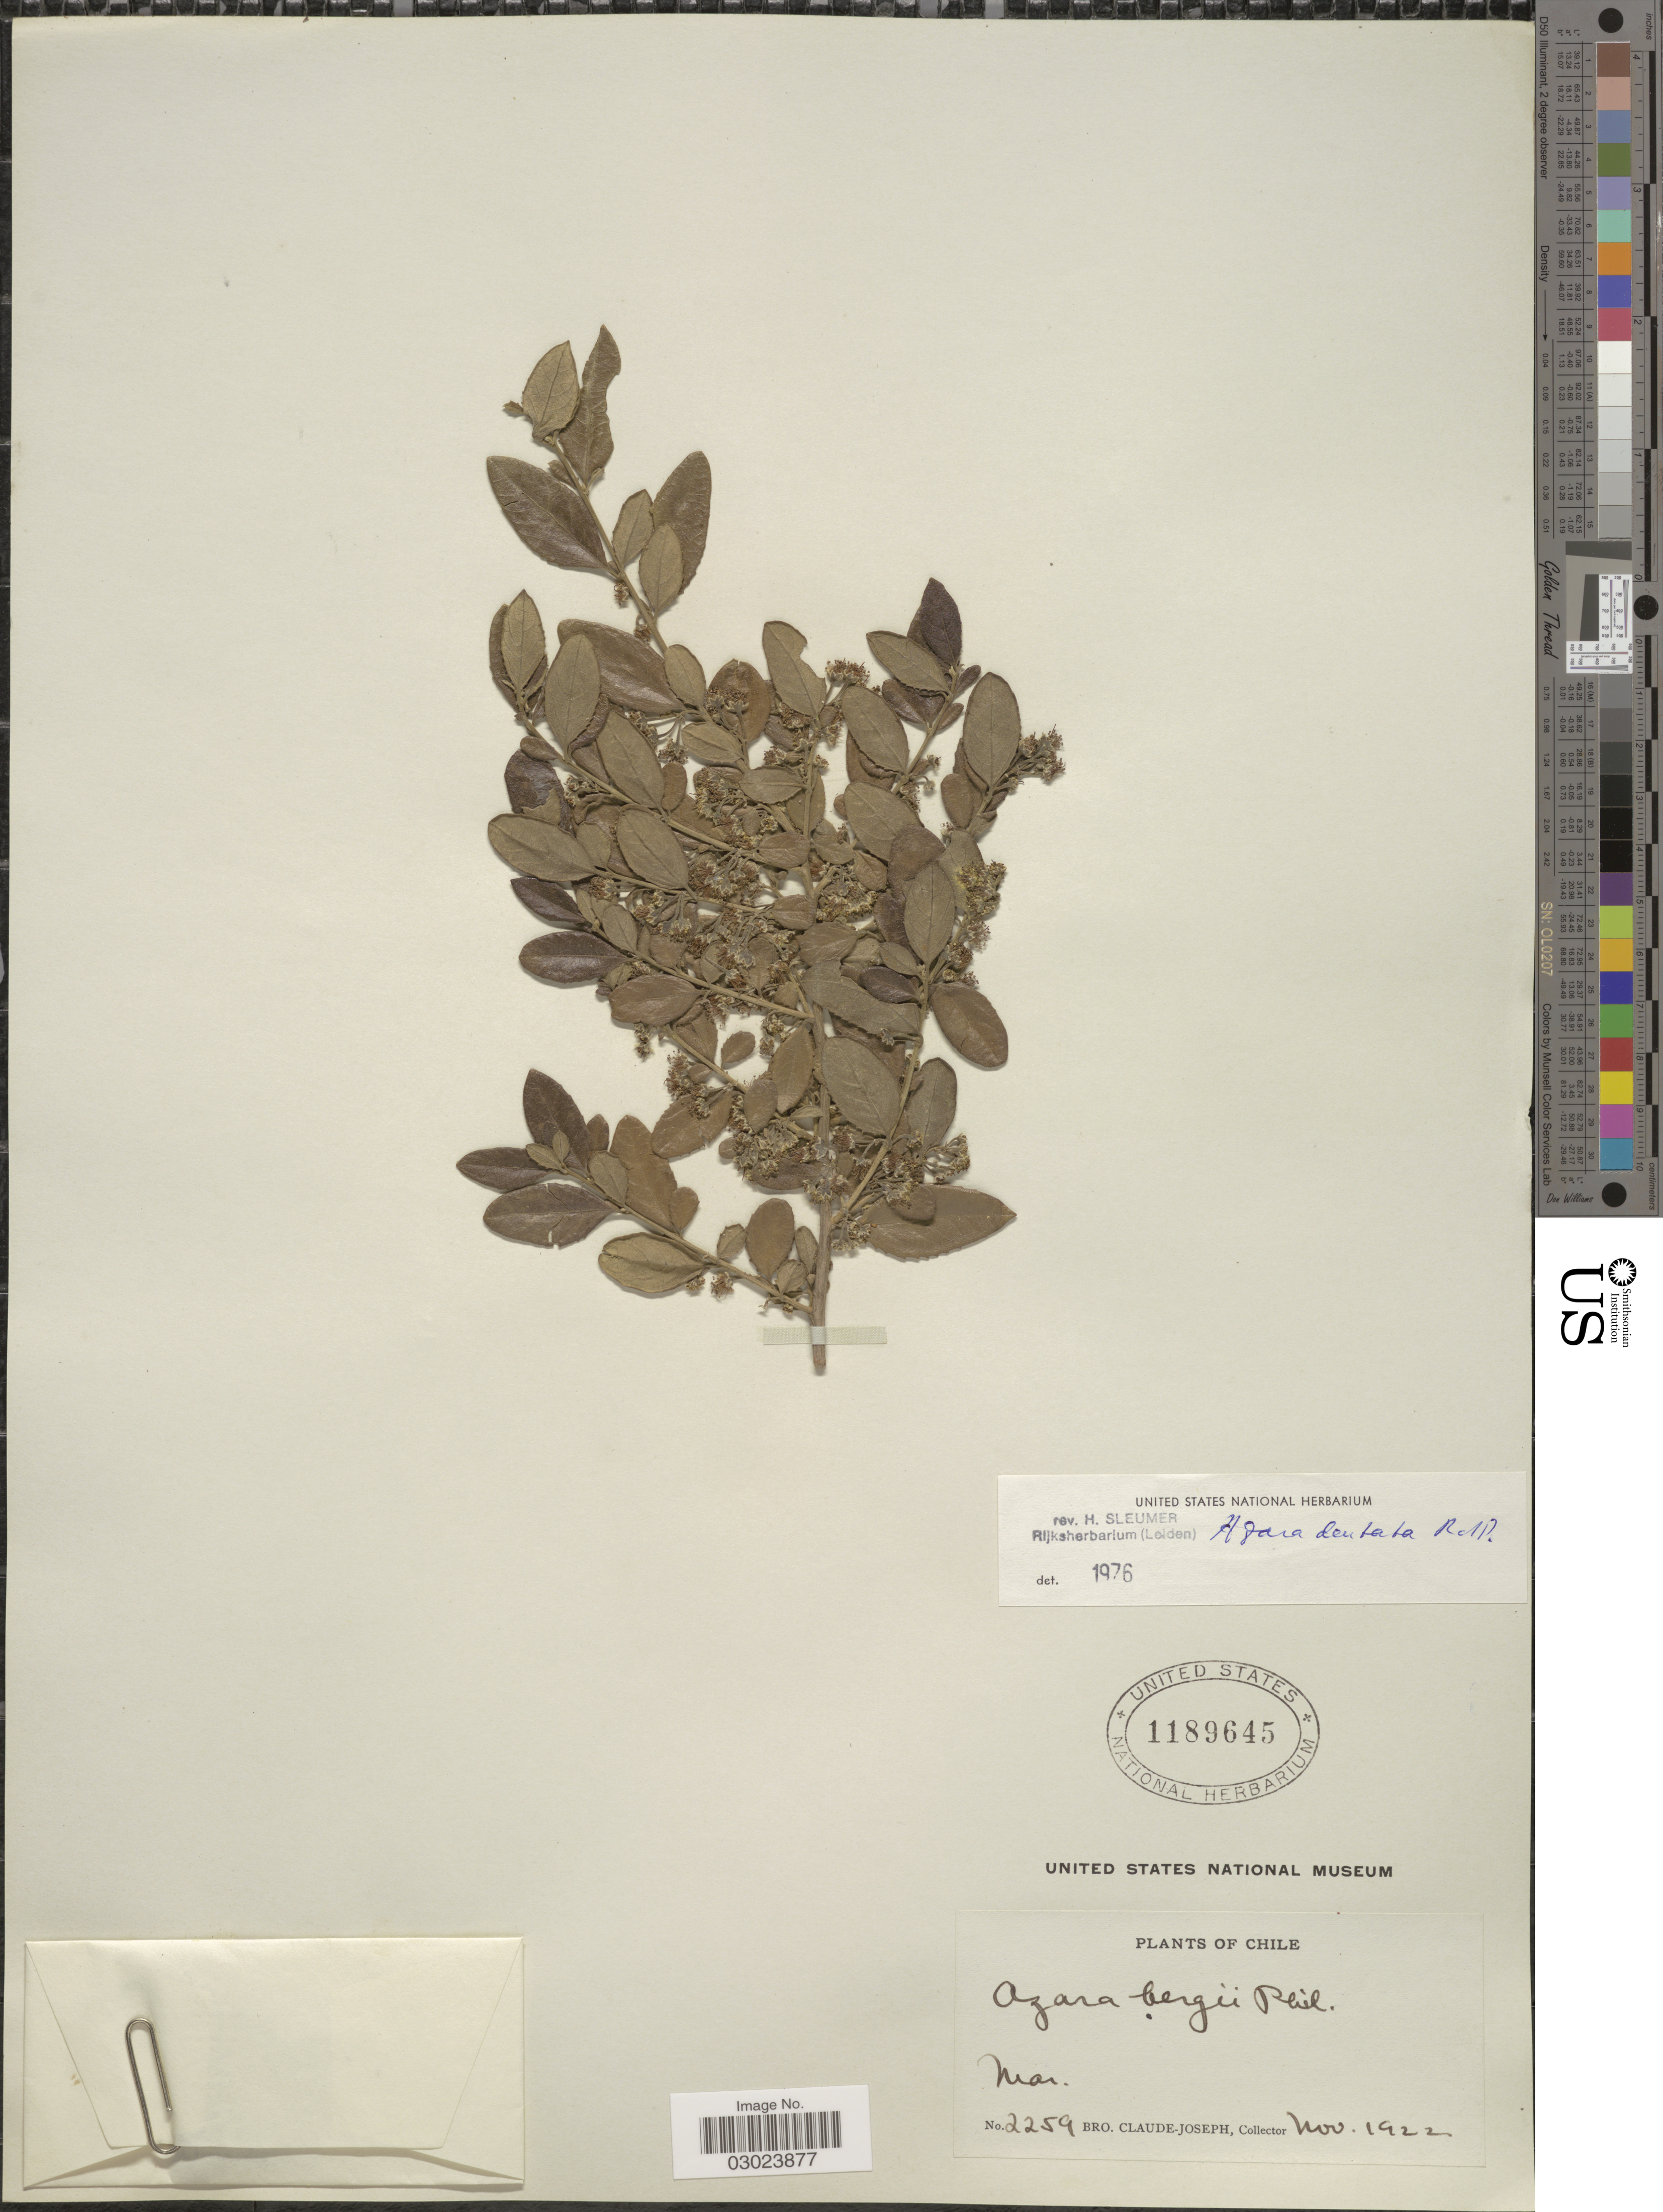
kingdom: Plantae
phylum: Tracheophyta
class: Magnoliopsida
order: Malpighiales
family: Salicaceae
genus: Azara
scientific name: Azara dentata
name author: Ruiz & Pav.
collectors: Bro. Claude-Joseph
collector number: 2259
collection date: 1922-11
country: Chile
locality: Mar.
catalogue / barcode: US 1189645